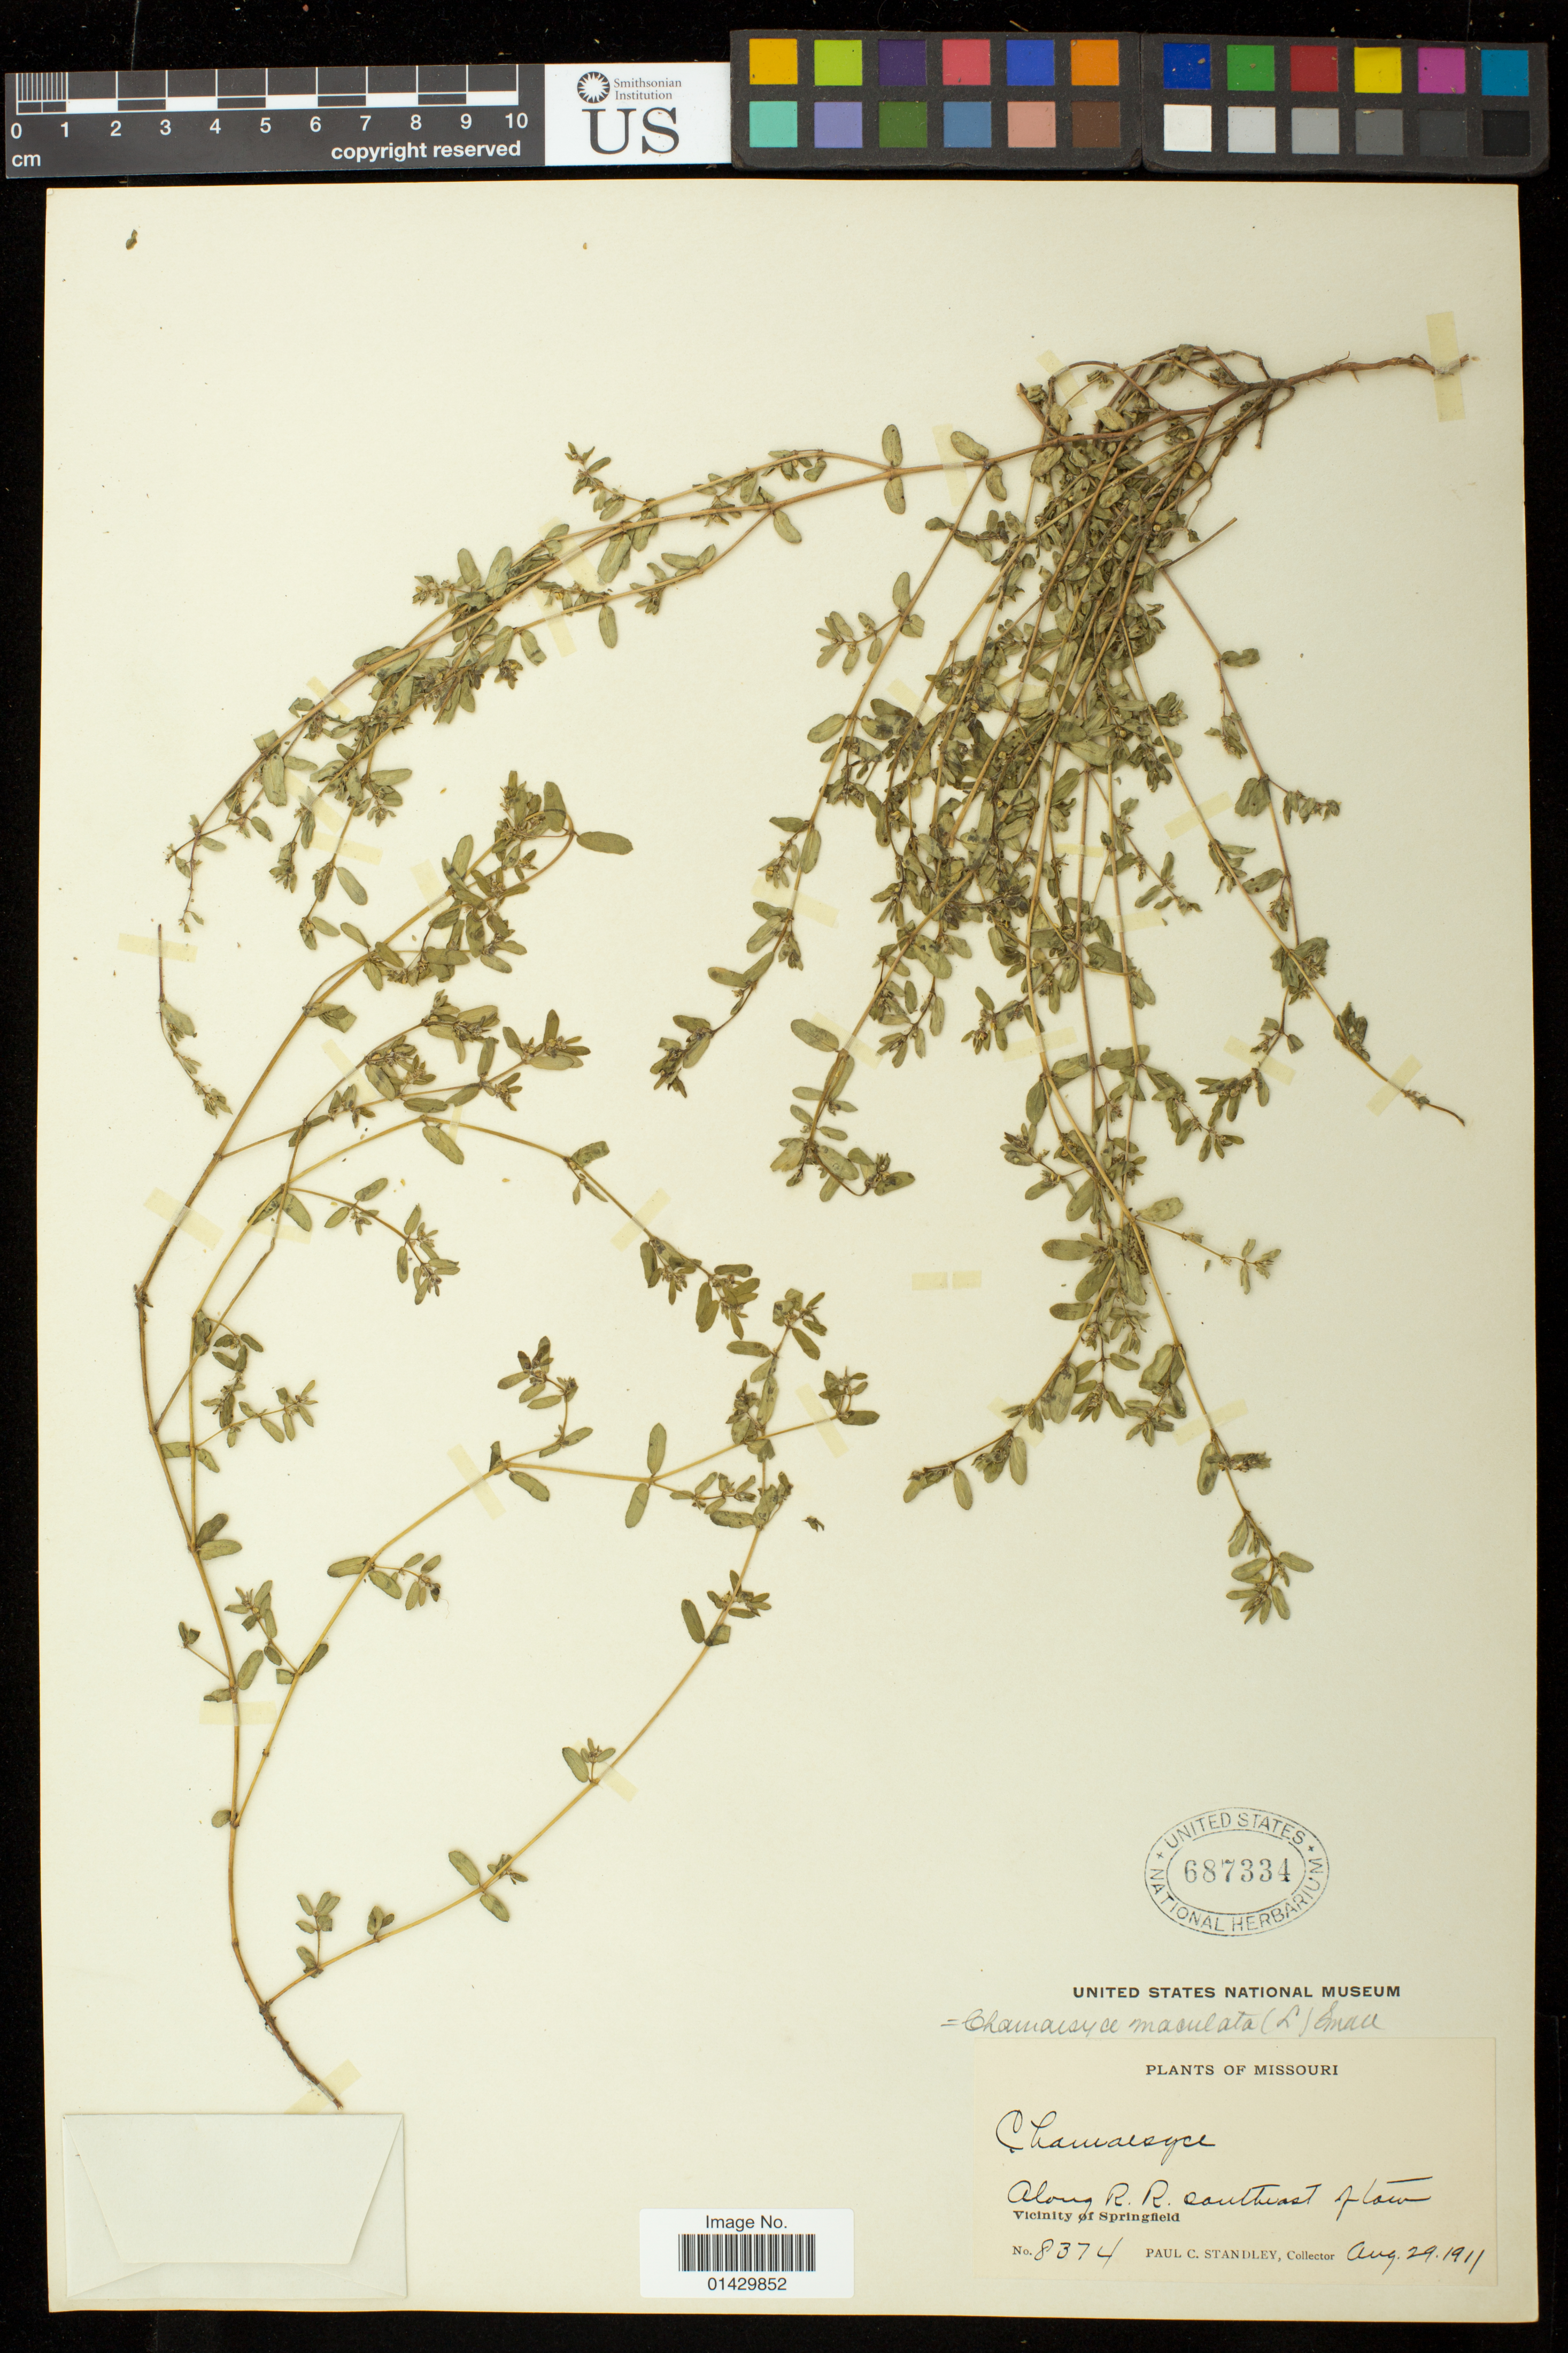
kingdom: Plantae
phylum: Tracheophyta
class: Magnoliopsida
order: Malpighiales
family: Euphorbiaceae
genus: Euphorbia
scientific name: Euphorbia maculata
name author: L.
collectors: P. C. Standley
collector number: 8374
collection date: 1911-08-29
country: United States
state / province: Missouri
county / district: Greene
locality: Along R.R. southeast of town; Vicinity of Springfield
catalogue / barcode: US 687334